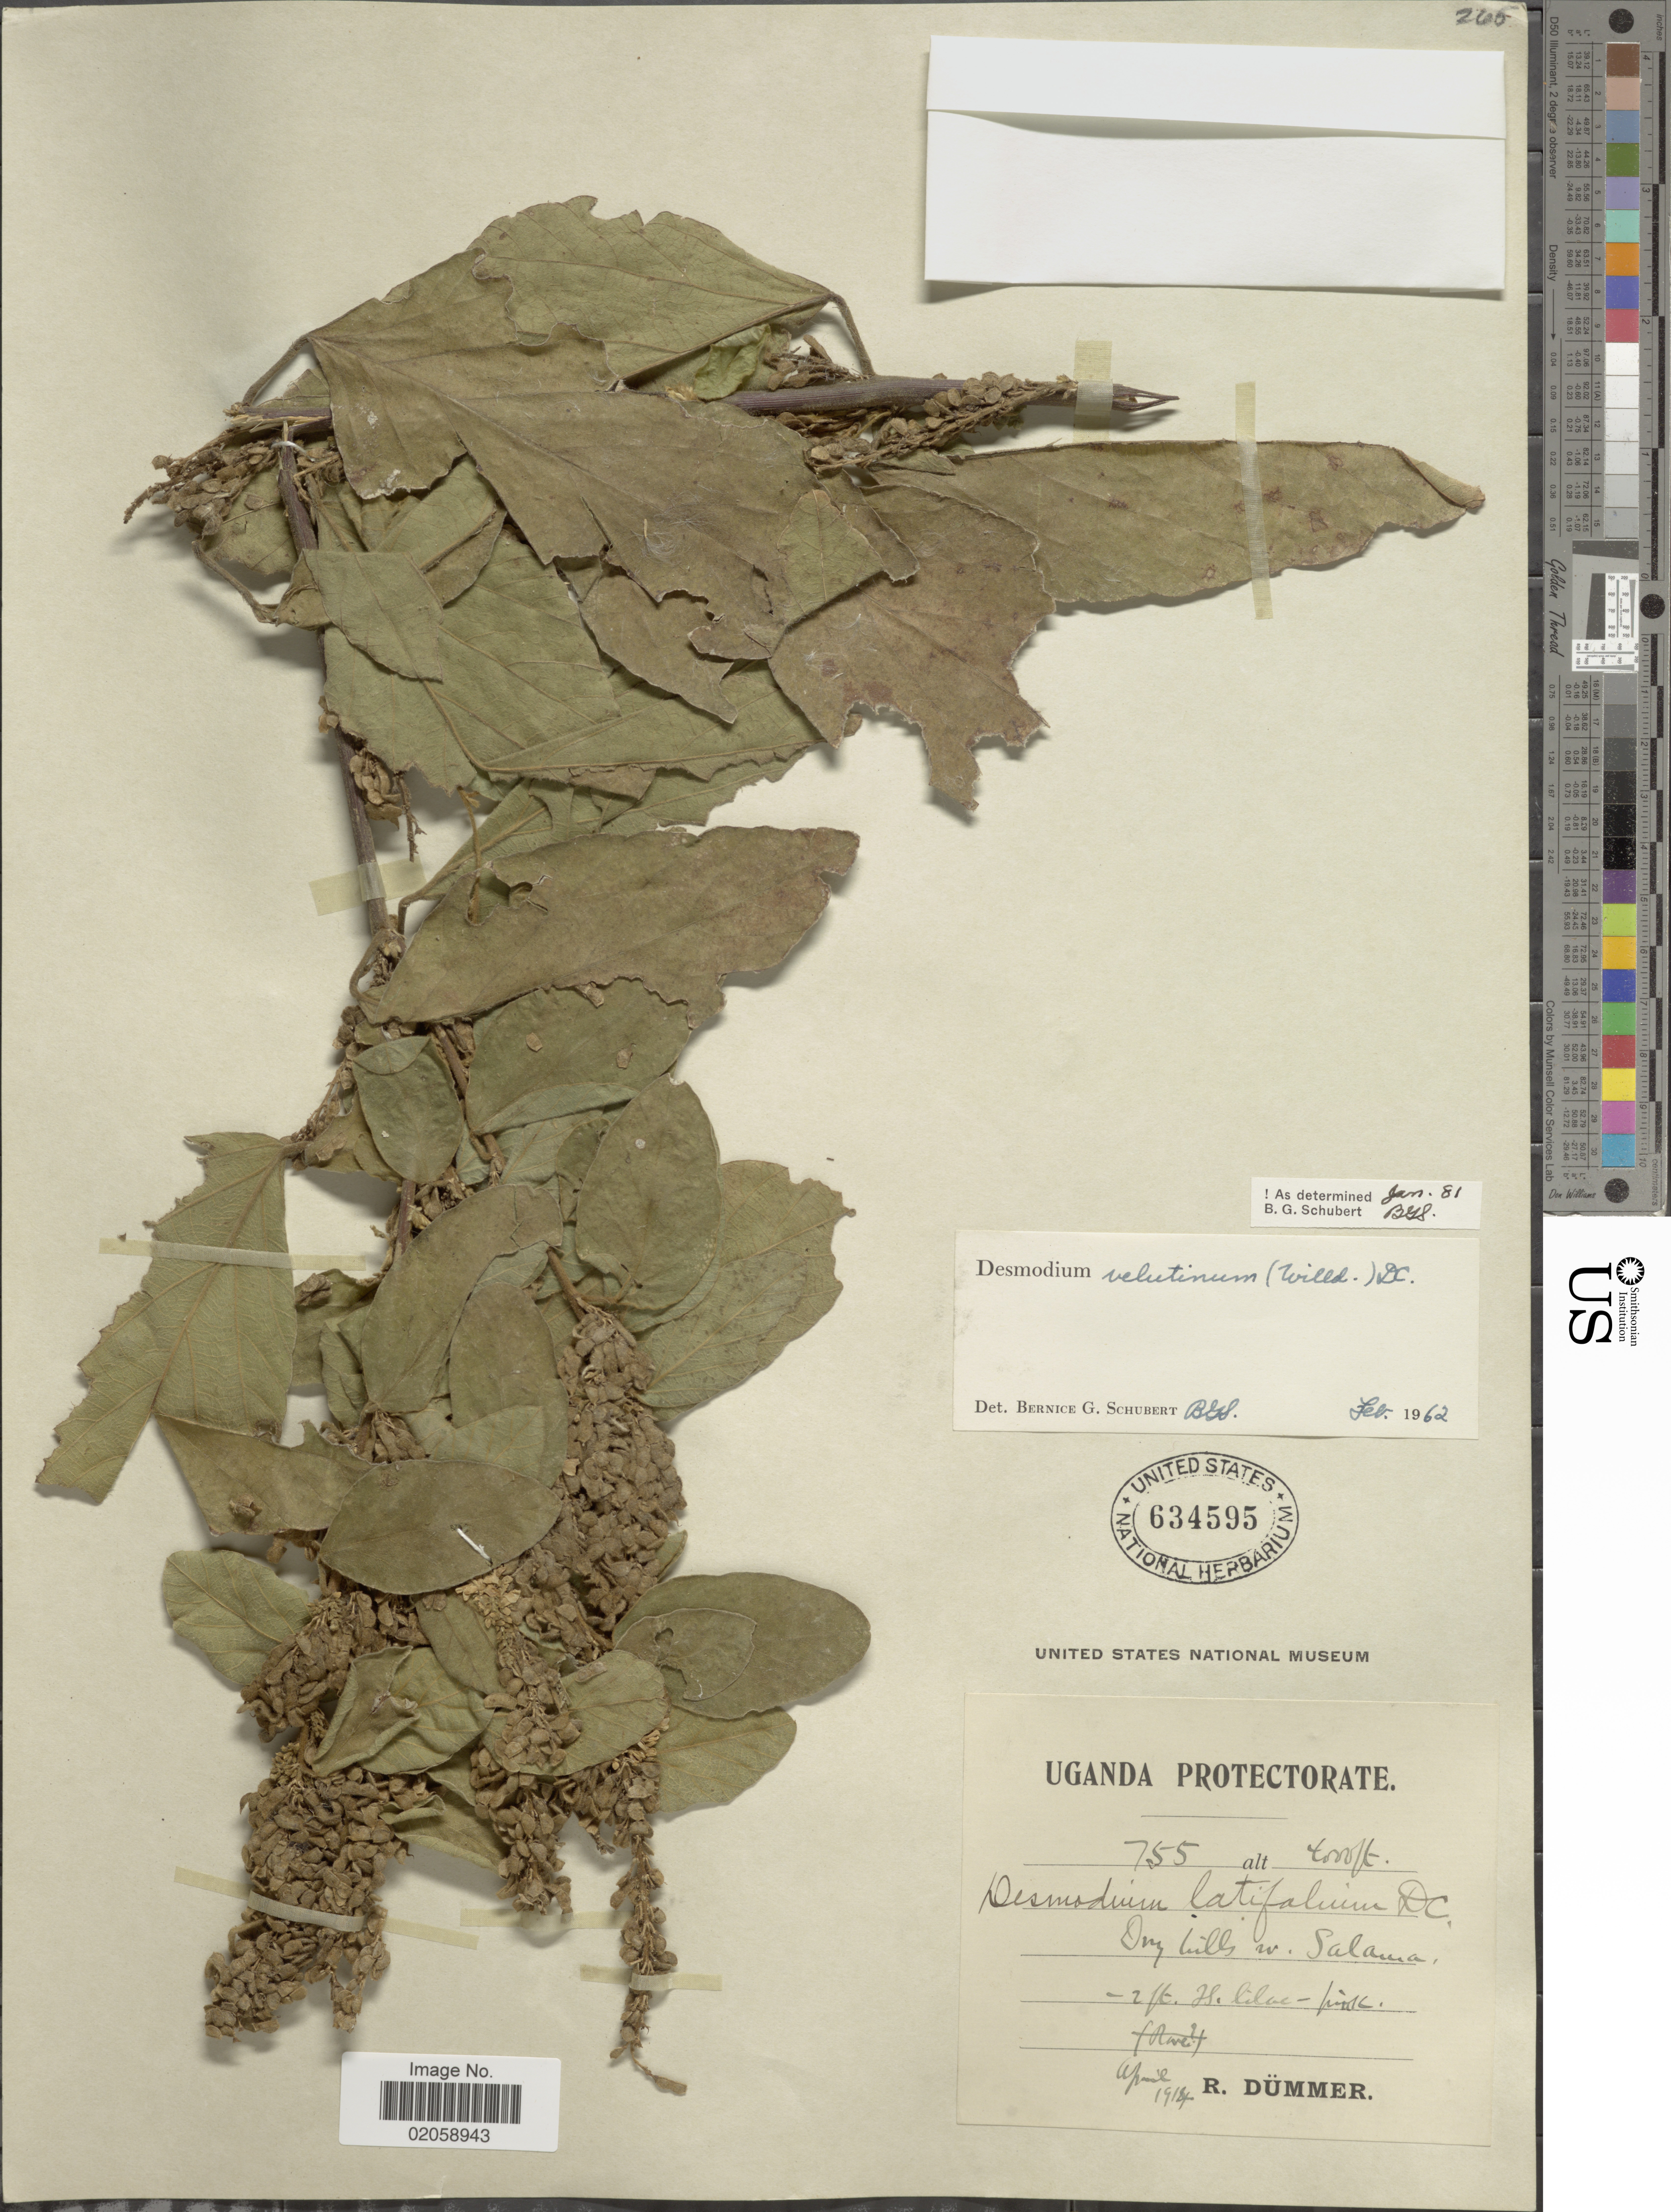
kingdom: Plantae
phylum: Tracheophyta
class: Magnoliopsida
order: Fabales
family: Fabaceae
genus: Polhillides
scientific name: Polhillides velutina subsp. velutina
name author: (Willd.) H. Ohashi & K. Ohashi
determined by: Strong, Mark T., (BOT), Smithsonian Institution - National Museum of Natural History (UNITED STATES)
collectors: R. A. Dümmer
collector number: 755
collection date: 1914-04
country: Uganda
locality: Dry hills w. Salama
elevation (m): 1219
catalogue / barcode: US 634595